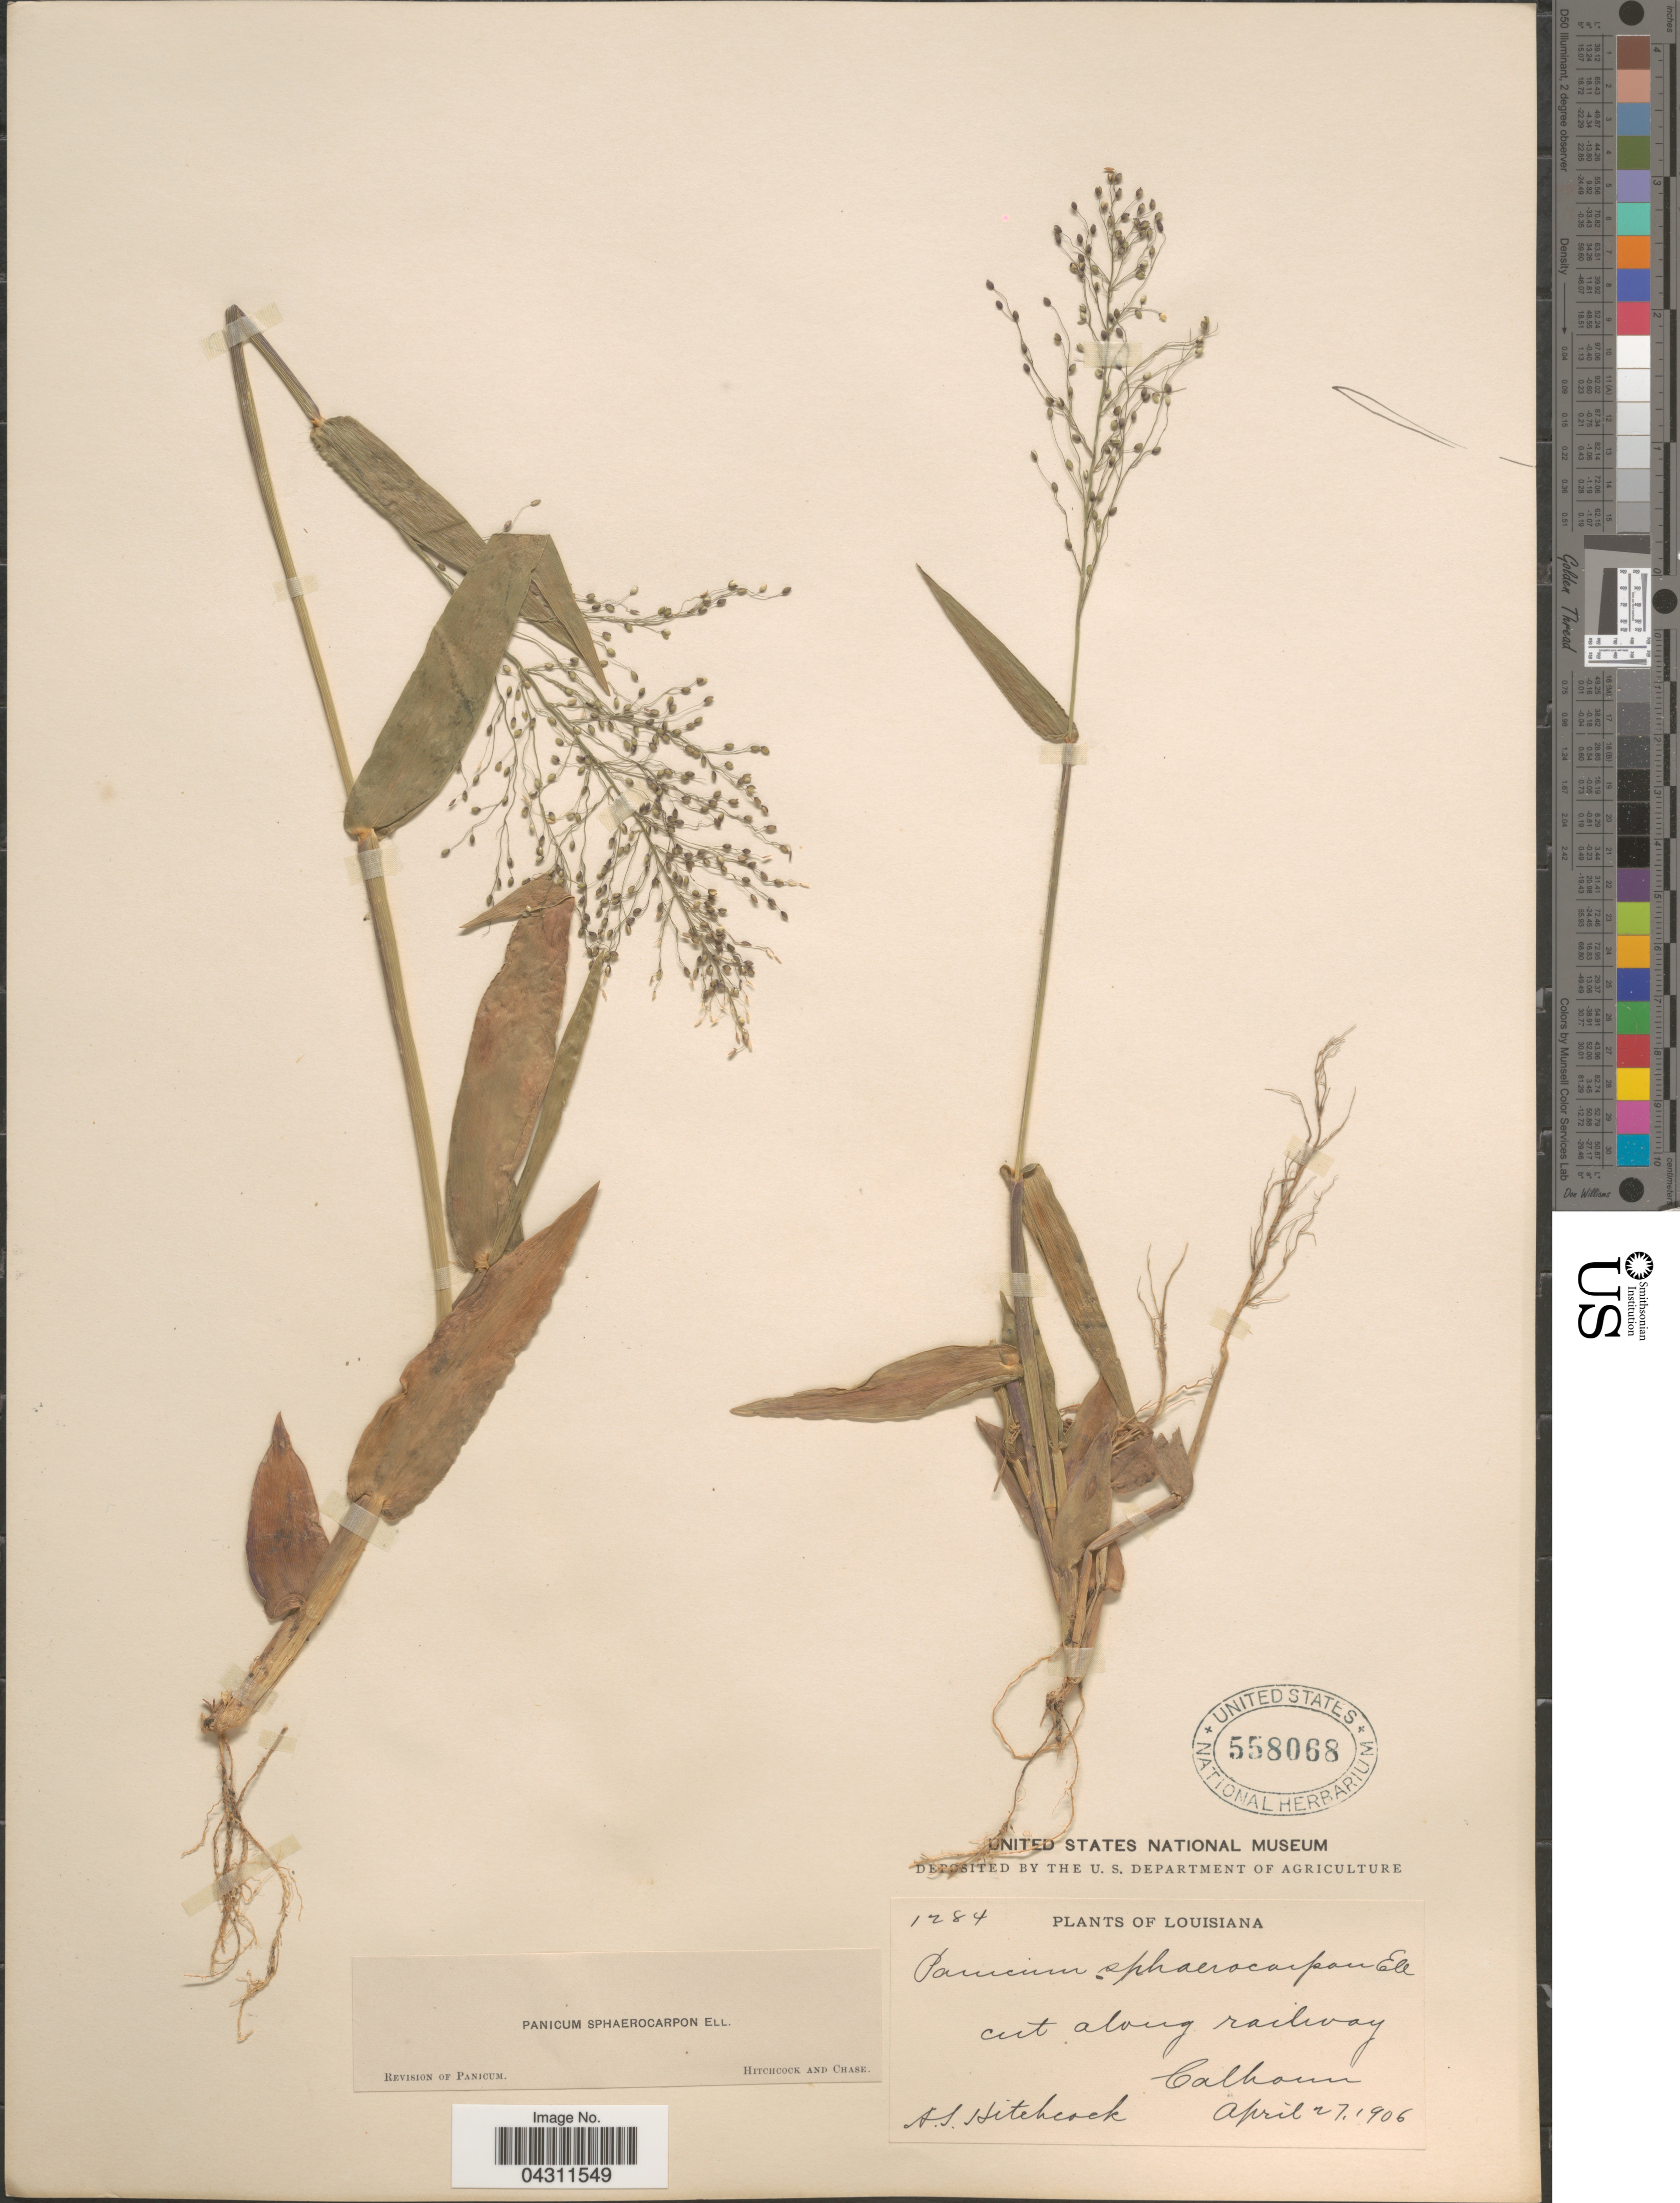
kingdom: Plantae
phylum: Tracheophyta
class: Liliopsida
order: Poales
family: Poaceae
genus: Dichanthelium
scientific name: Dichanthelium sphaerocarpon var. sphaerocarpon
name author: (Elliott) Gould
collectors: A. S. Hitchcock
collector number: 1284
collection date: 1906-04-27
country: United States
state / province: Louisiana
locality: Cut along railway. Calhoun.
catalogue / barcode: US 558068